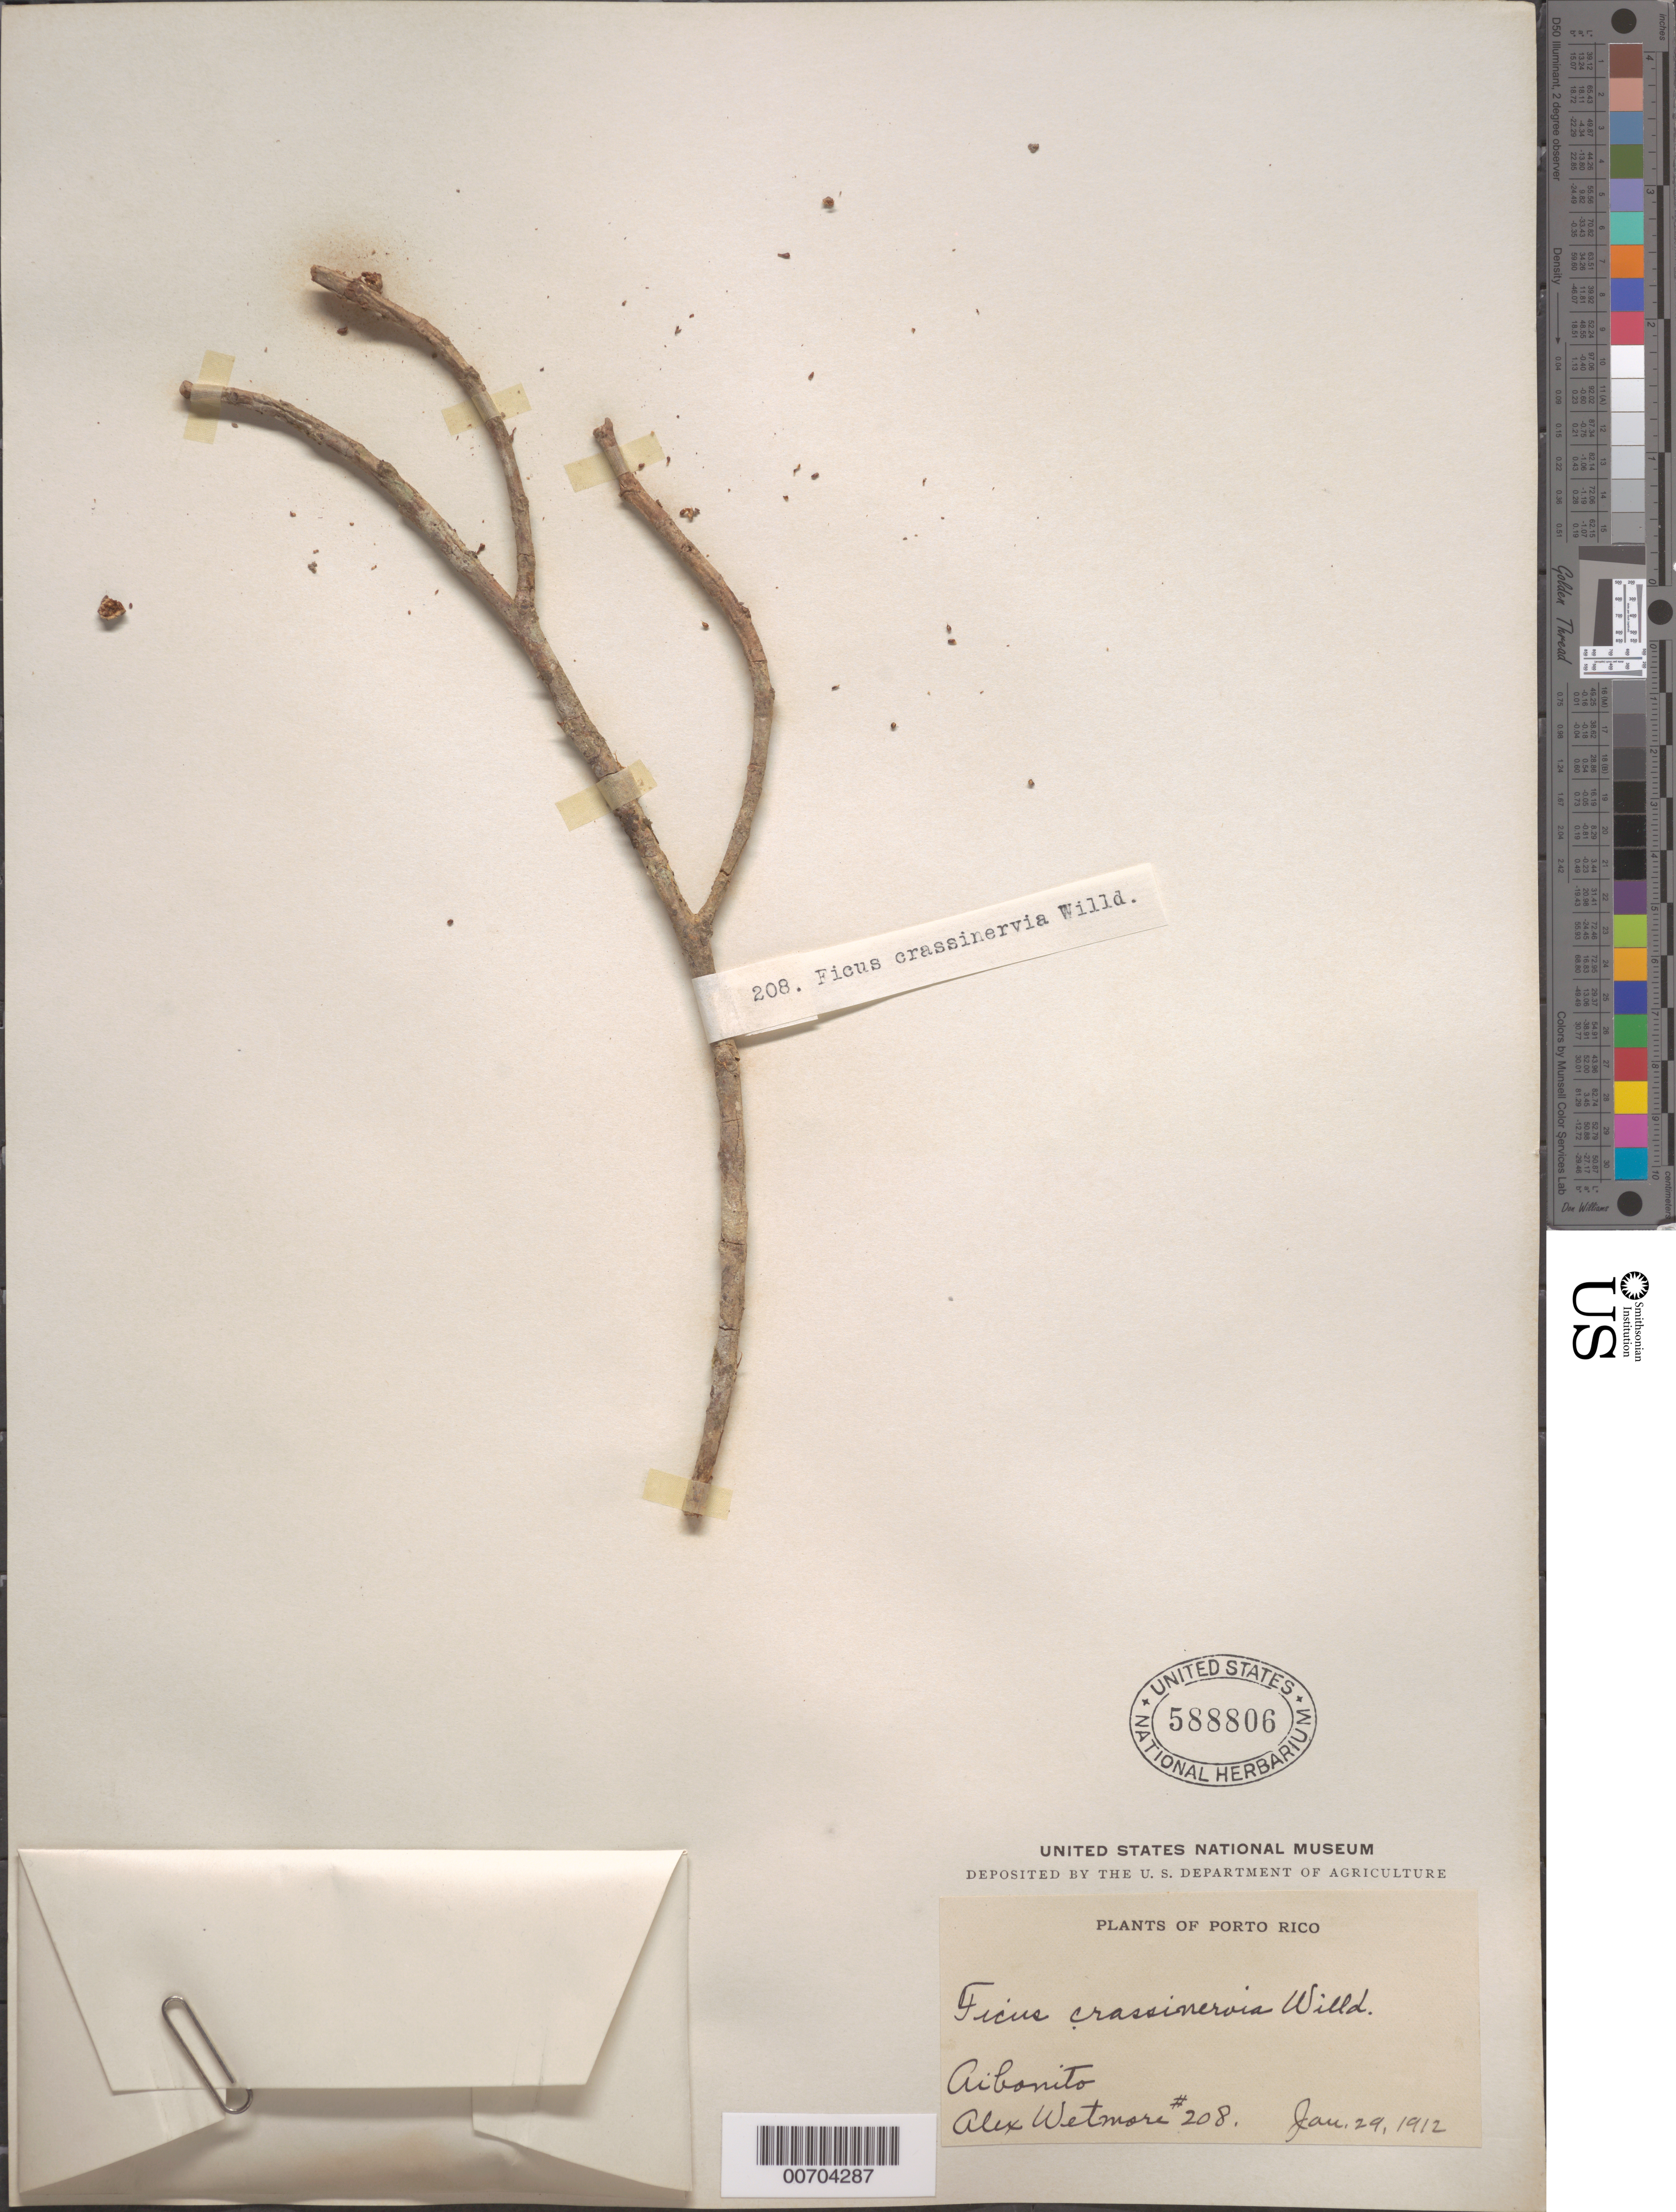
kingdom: Plantae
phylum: Tracheophyta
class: Magnoliopsida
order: Rosales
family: Moraceae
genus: Ficus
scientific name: Ficus crassinervia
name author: Desf. ex Willd.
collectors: A. Wetmore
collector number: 208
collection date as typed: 29 Jan 1912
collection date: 1912-01-29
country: Puerto Rico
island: Greater Antilles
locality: Aibonito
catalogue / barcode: US 588806